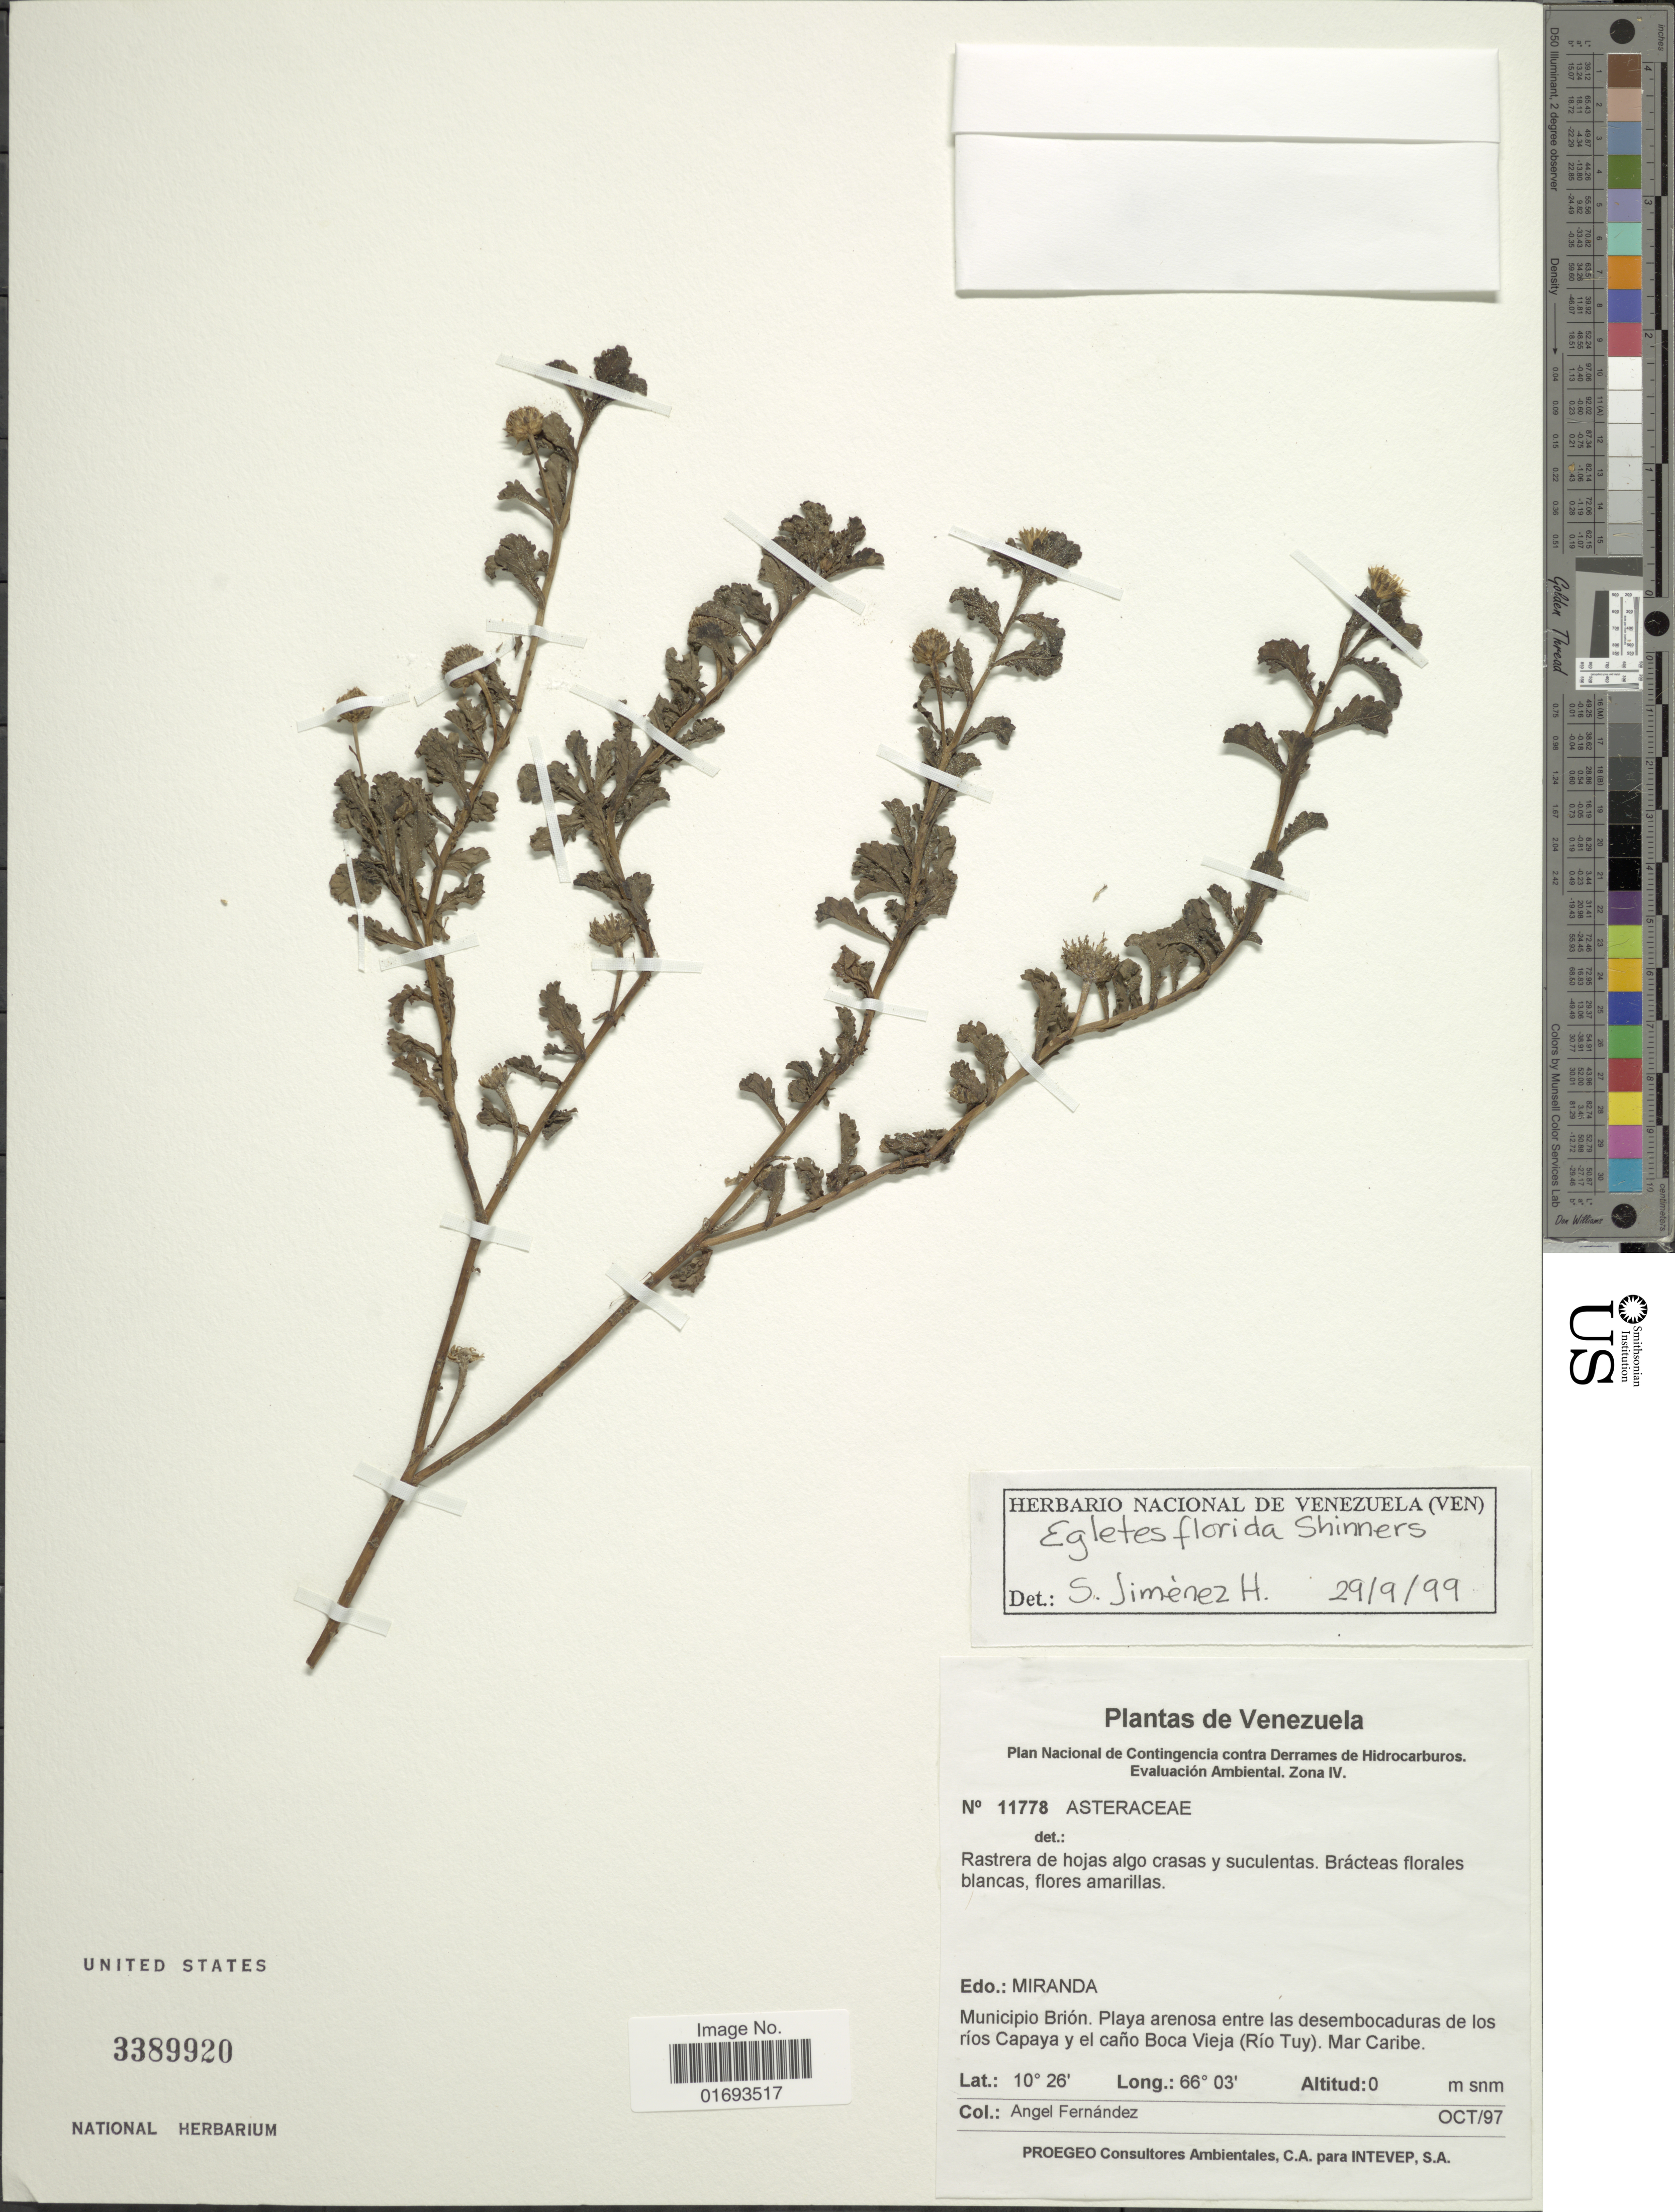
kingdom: Plantae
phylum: Tracheophyta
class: Magnoliopsida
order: Asterales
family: Asteraceae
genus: Egletes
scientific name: Egletes florida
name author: Shinners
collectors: Á. Fernández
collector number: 11778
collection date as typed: Transcribed d/m/y: /10/97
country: Venezuela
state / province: Miranda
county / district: Brión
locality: Playa arenosa entre las desembocaduras de los rios Capaya y el caño Boca Vieja (Rio Tuy). Mar Caribe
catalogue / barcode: US 3389920